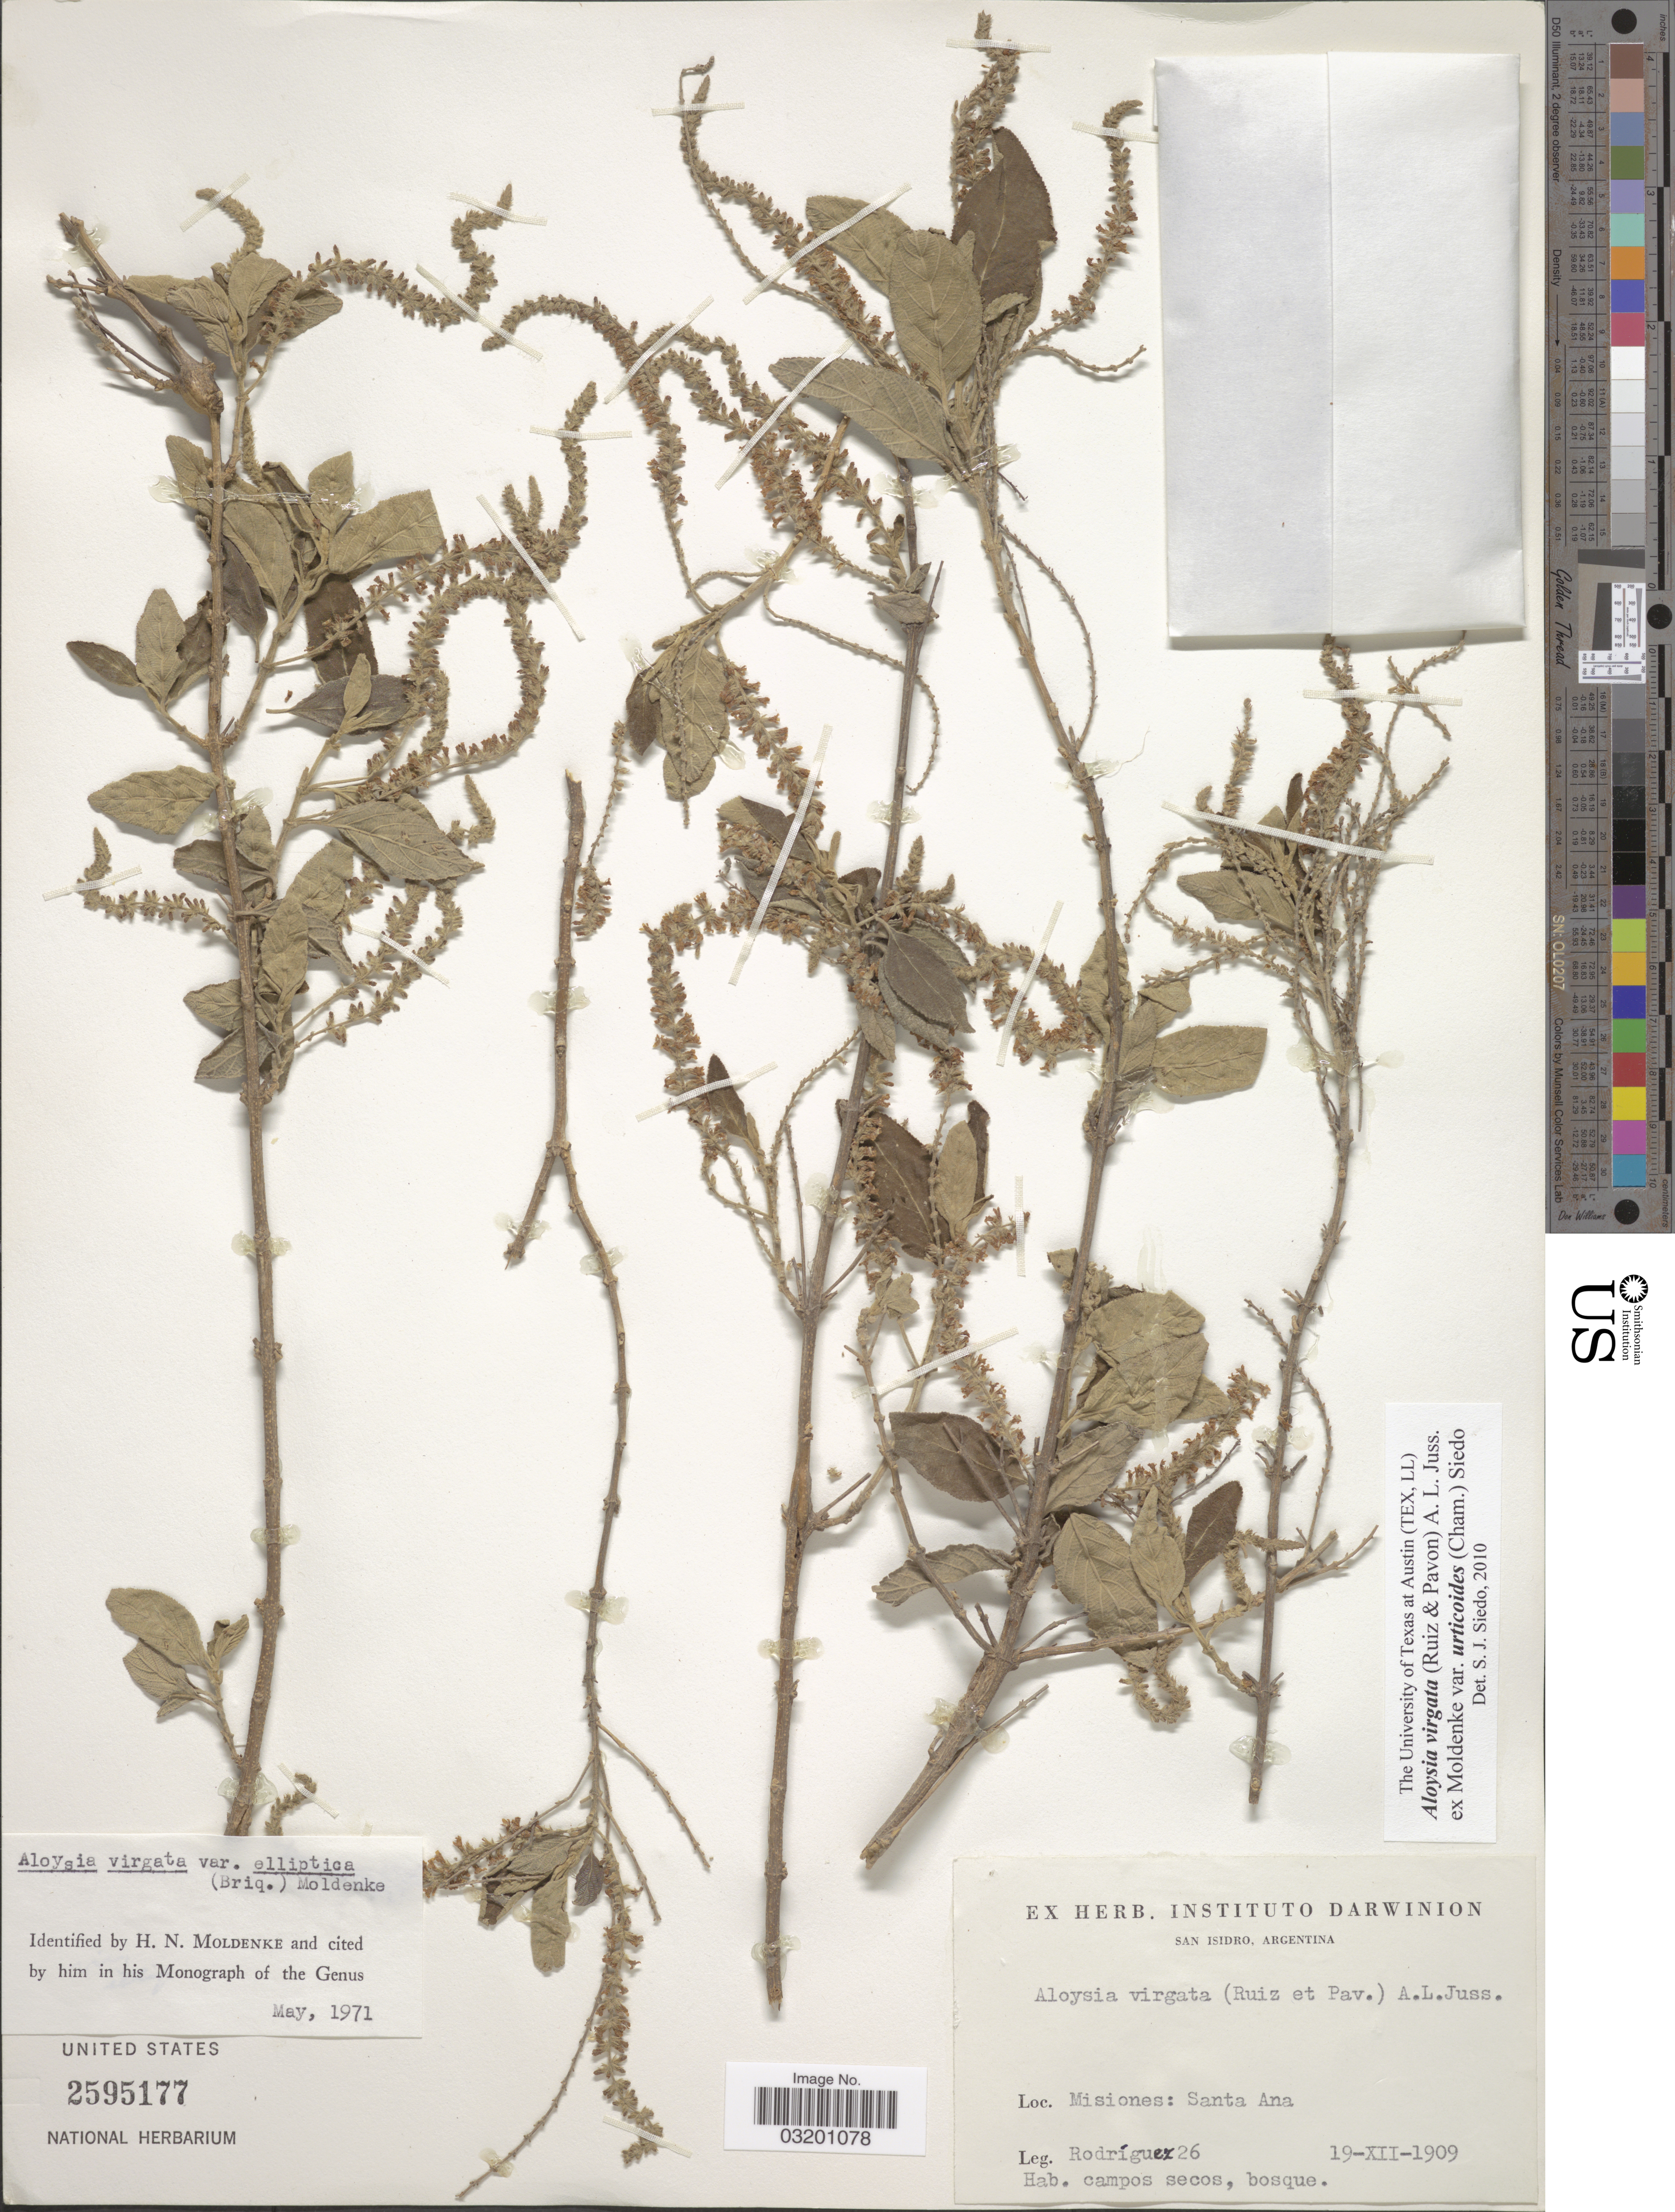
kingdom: Plantae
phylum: Tracheophyta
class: Magnoliopsida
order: Lamiales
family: Verbenaceae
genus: Aloysia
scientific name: Aloysia virgata var. urticoides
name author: (Cham.) Siedo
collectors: Rodriguez, --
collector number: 26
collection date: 1909-12-19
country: Argentina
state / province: Misiones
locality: Santa Ana.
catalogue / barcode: US 2595177